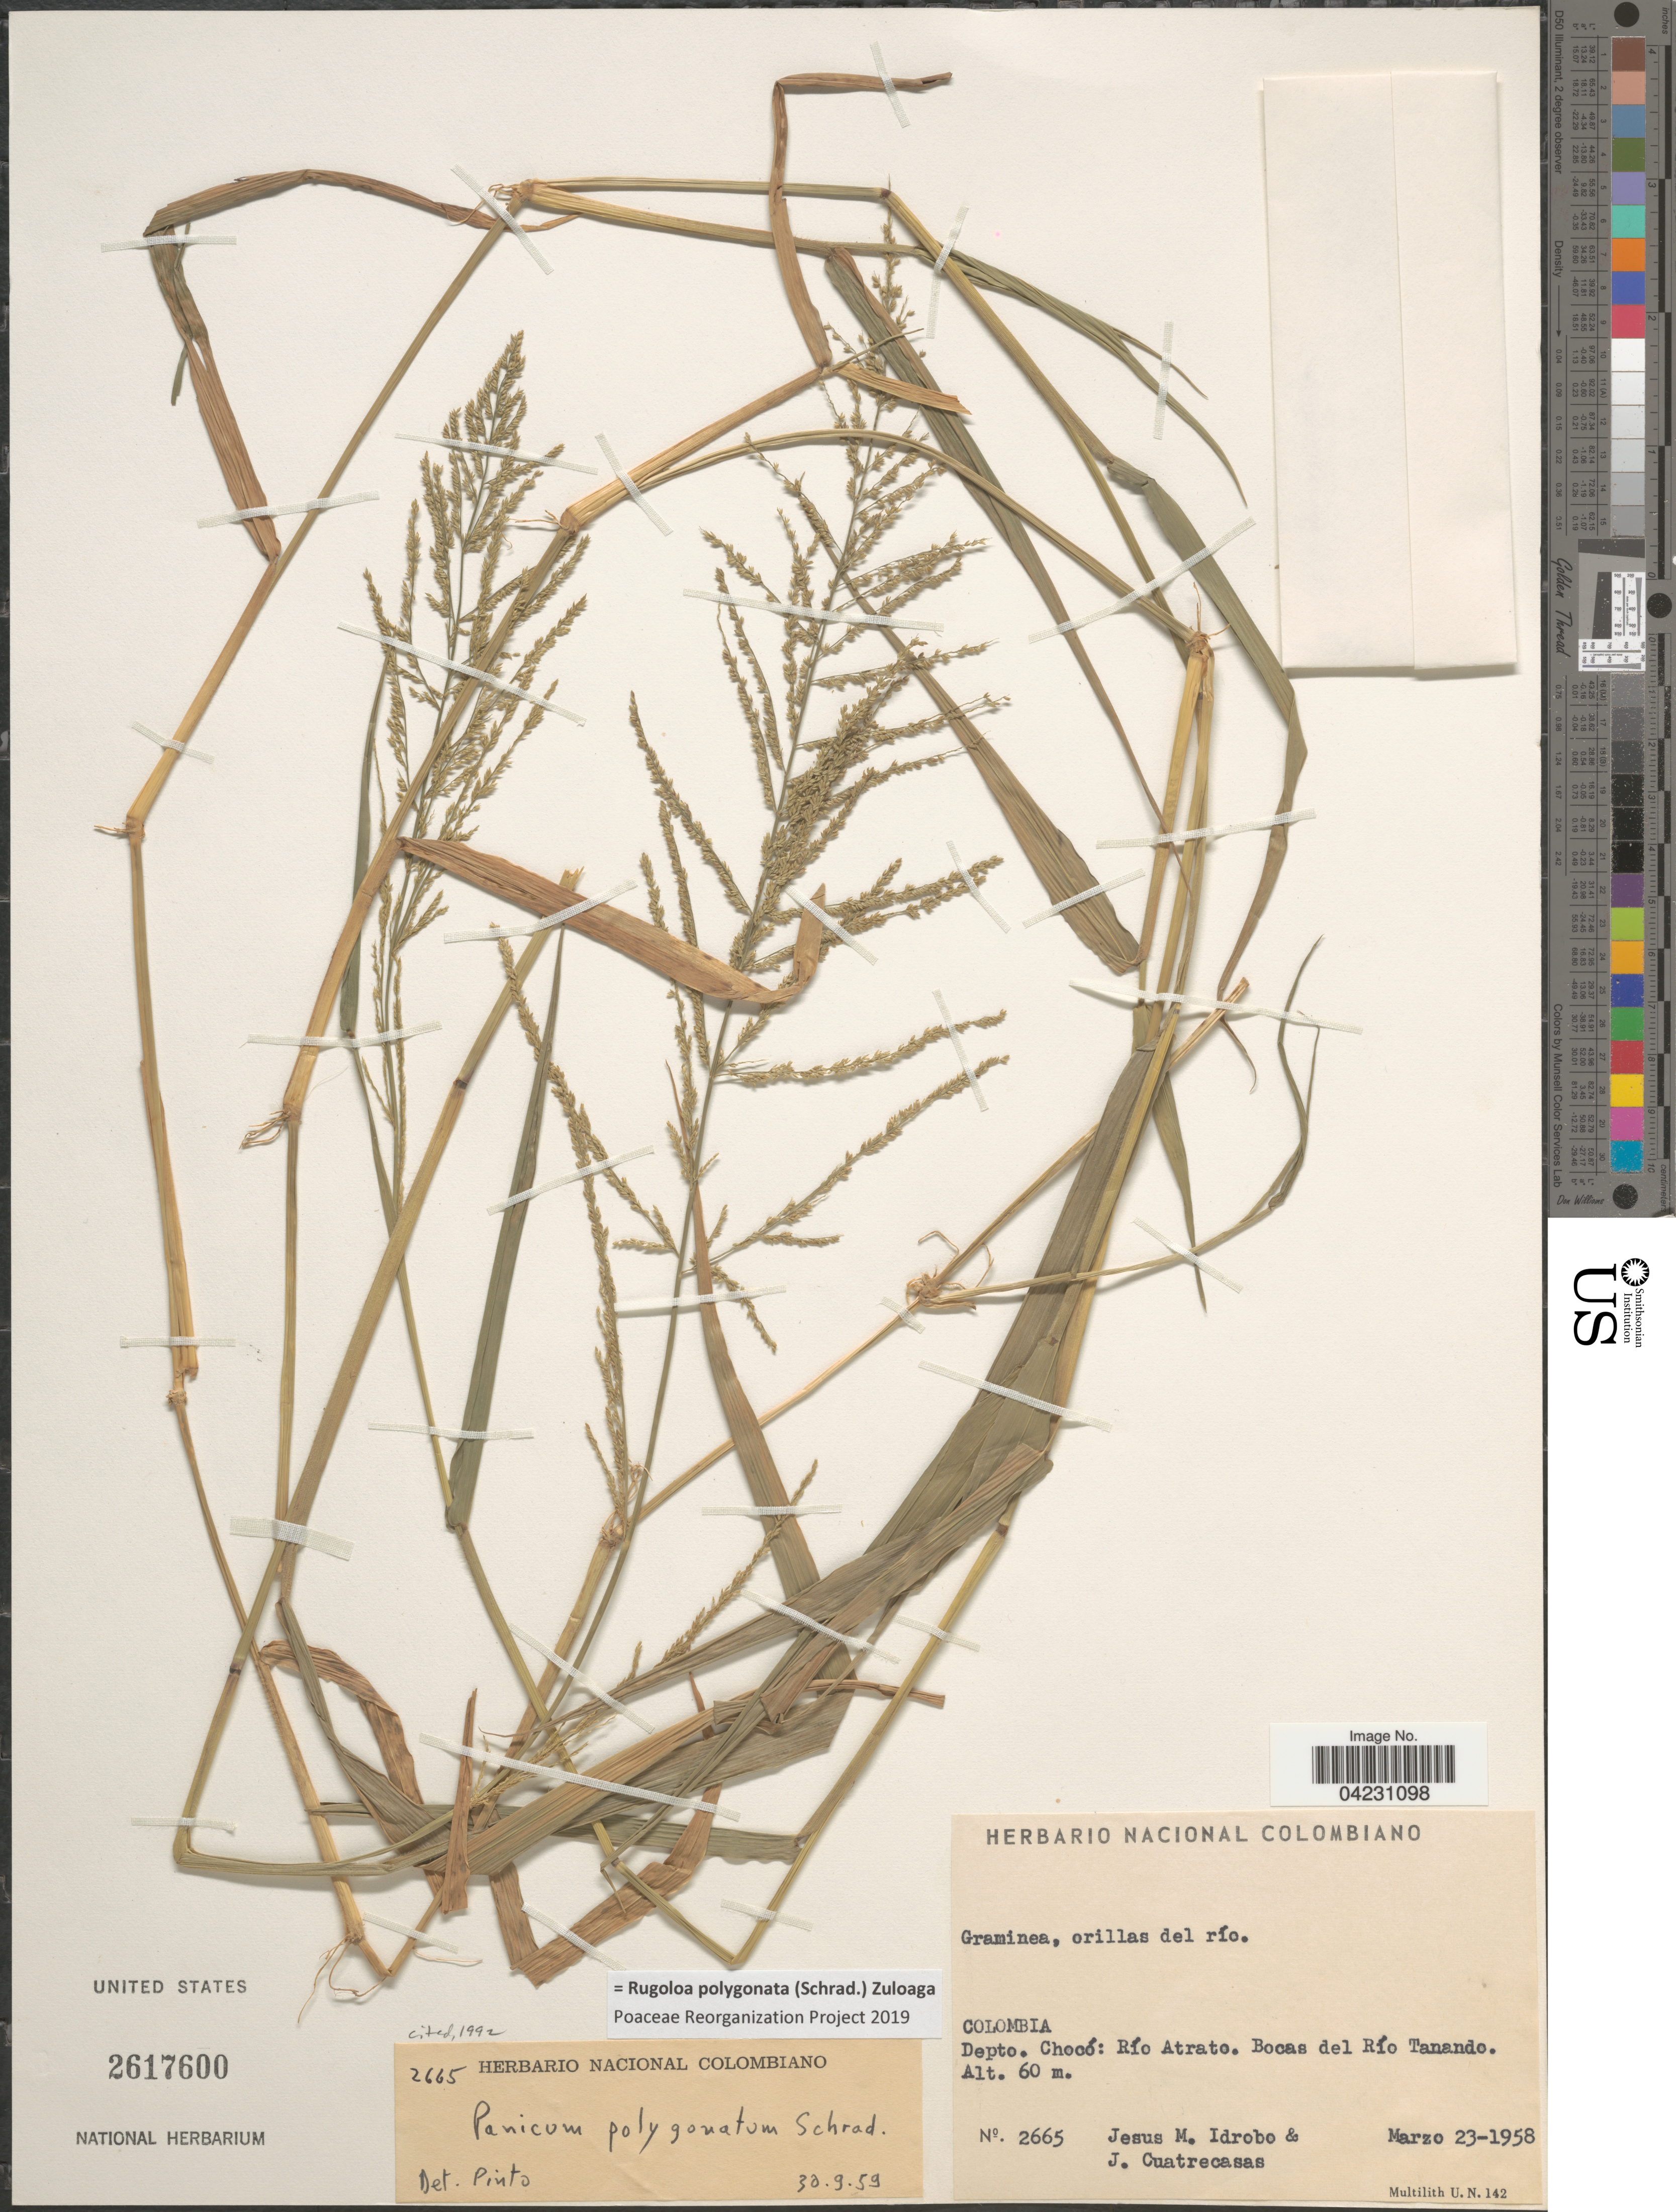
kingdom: Plantae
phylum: Tracheophyta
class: Liliopsida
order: Poales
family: Poaceae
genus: Rugoloa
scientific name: Rugoloa polygonata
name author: (Schrad.) Zuloaga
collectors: J. M. Idrobo & J. Cuatrecasas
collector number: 2665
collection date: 1958-03-23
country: Colombia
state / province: Chocó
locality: Dept. Chocó: Río Atrato. Bocas del Río Tanando.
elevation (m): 60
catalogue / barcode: US 2617600